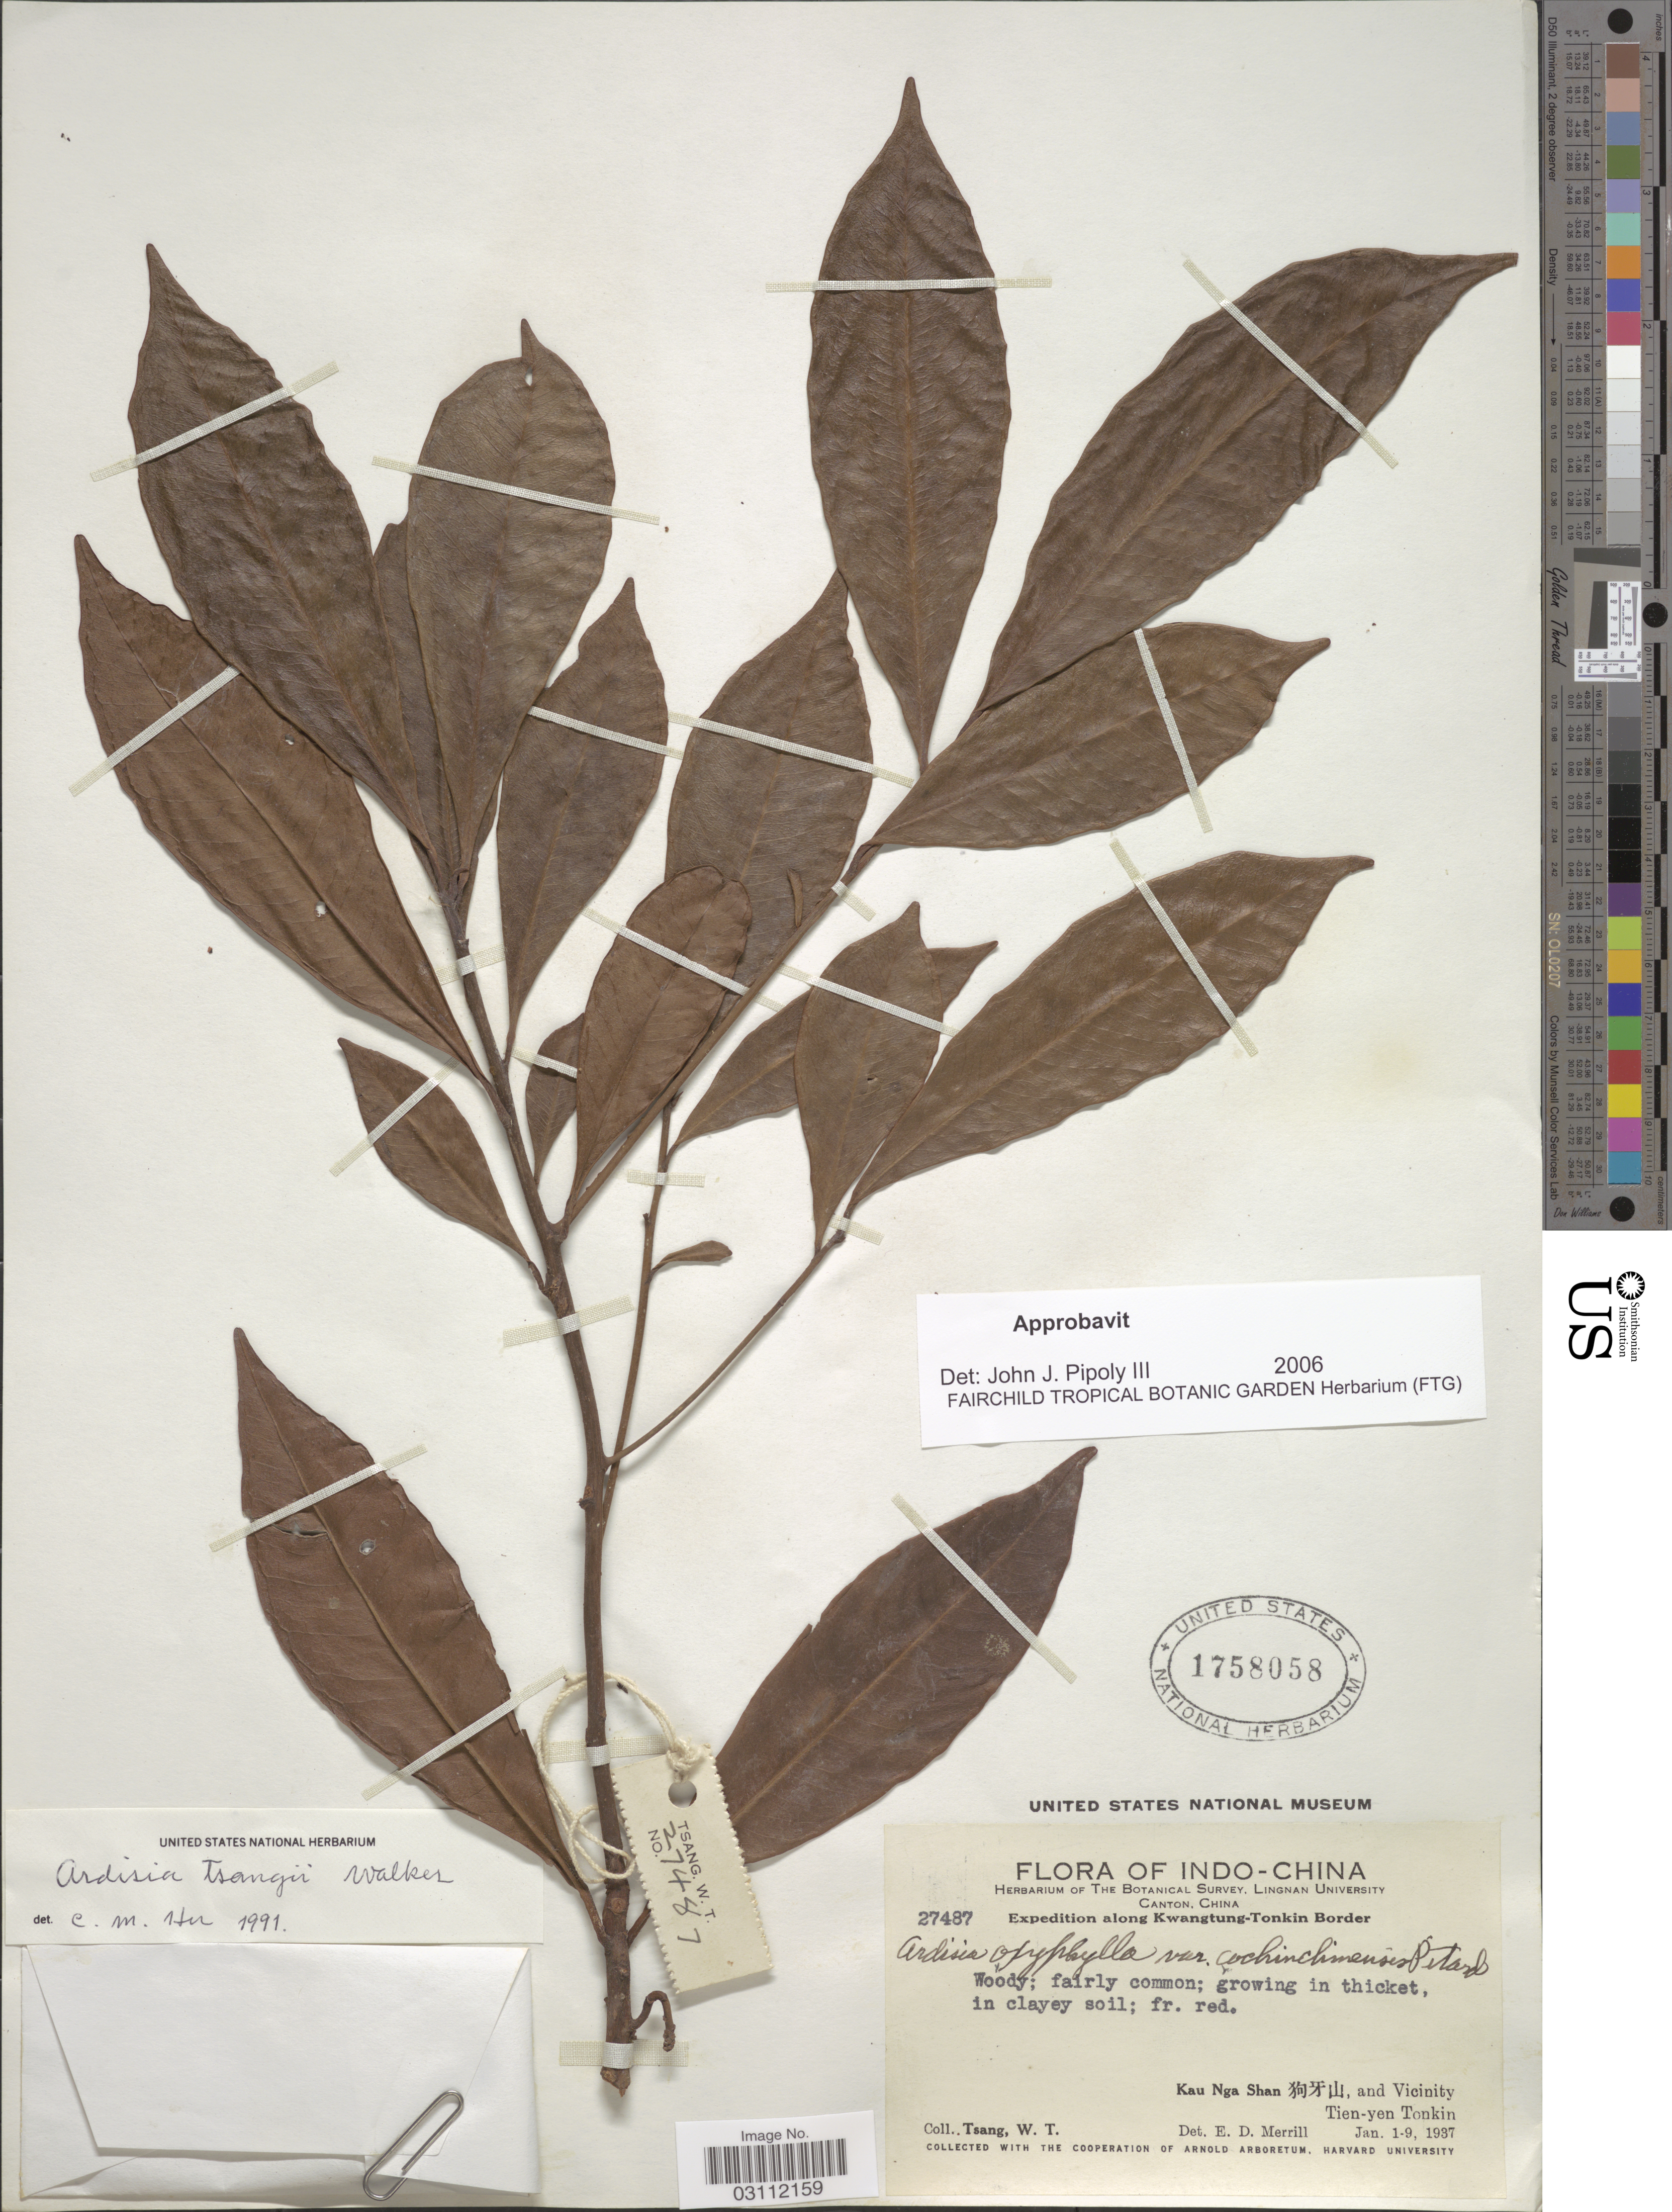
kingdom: Plantae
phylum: Tracheophyta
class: Magnoliopsida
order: Ericales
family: Primulaceae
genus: Ardisia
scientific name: Ardisia tsangii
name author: E. Walker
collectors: W. T. Tsang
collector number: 27487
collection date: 1937-01-01/1937-01-09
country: Vietnam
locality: Indo-China, along Kwangtung-Tonkin Border, Kau Nga Shan, and Vicinity, Tien-yen Tonkin.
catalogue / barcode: US 1758058